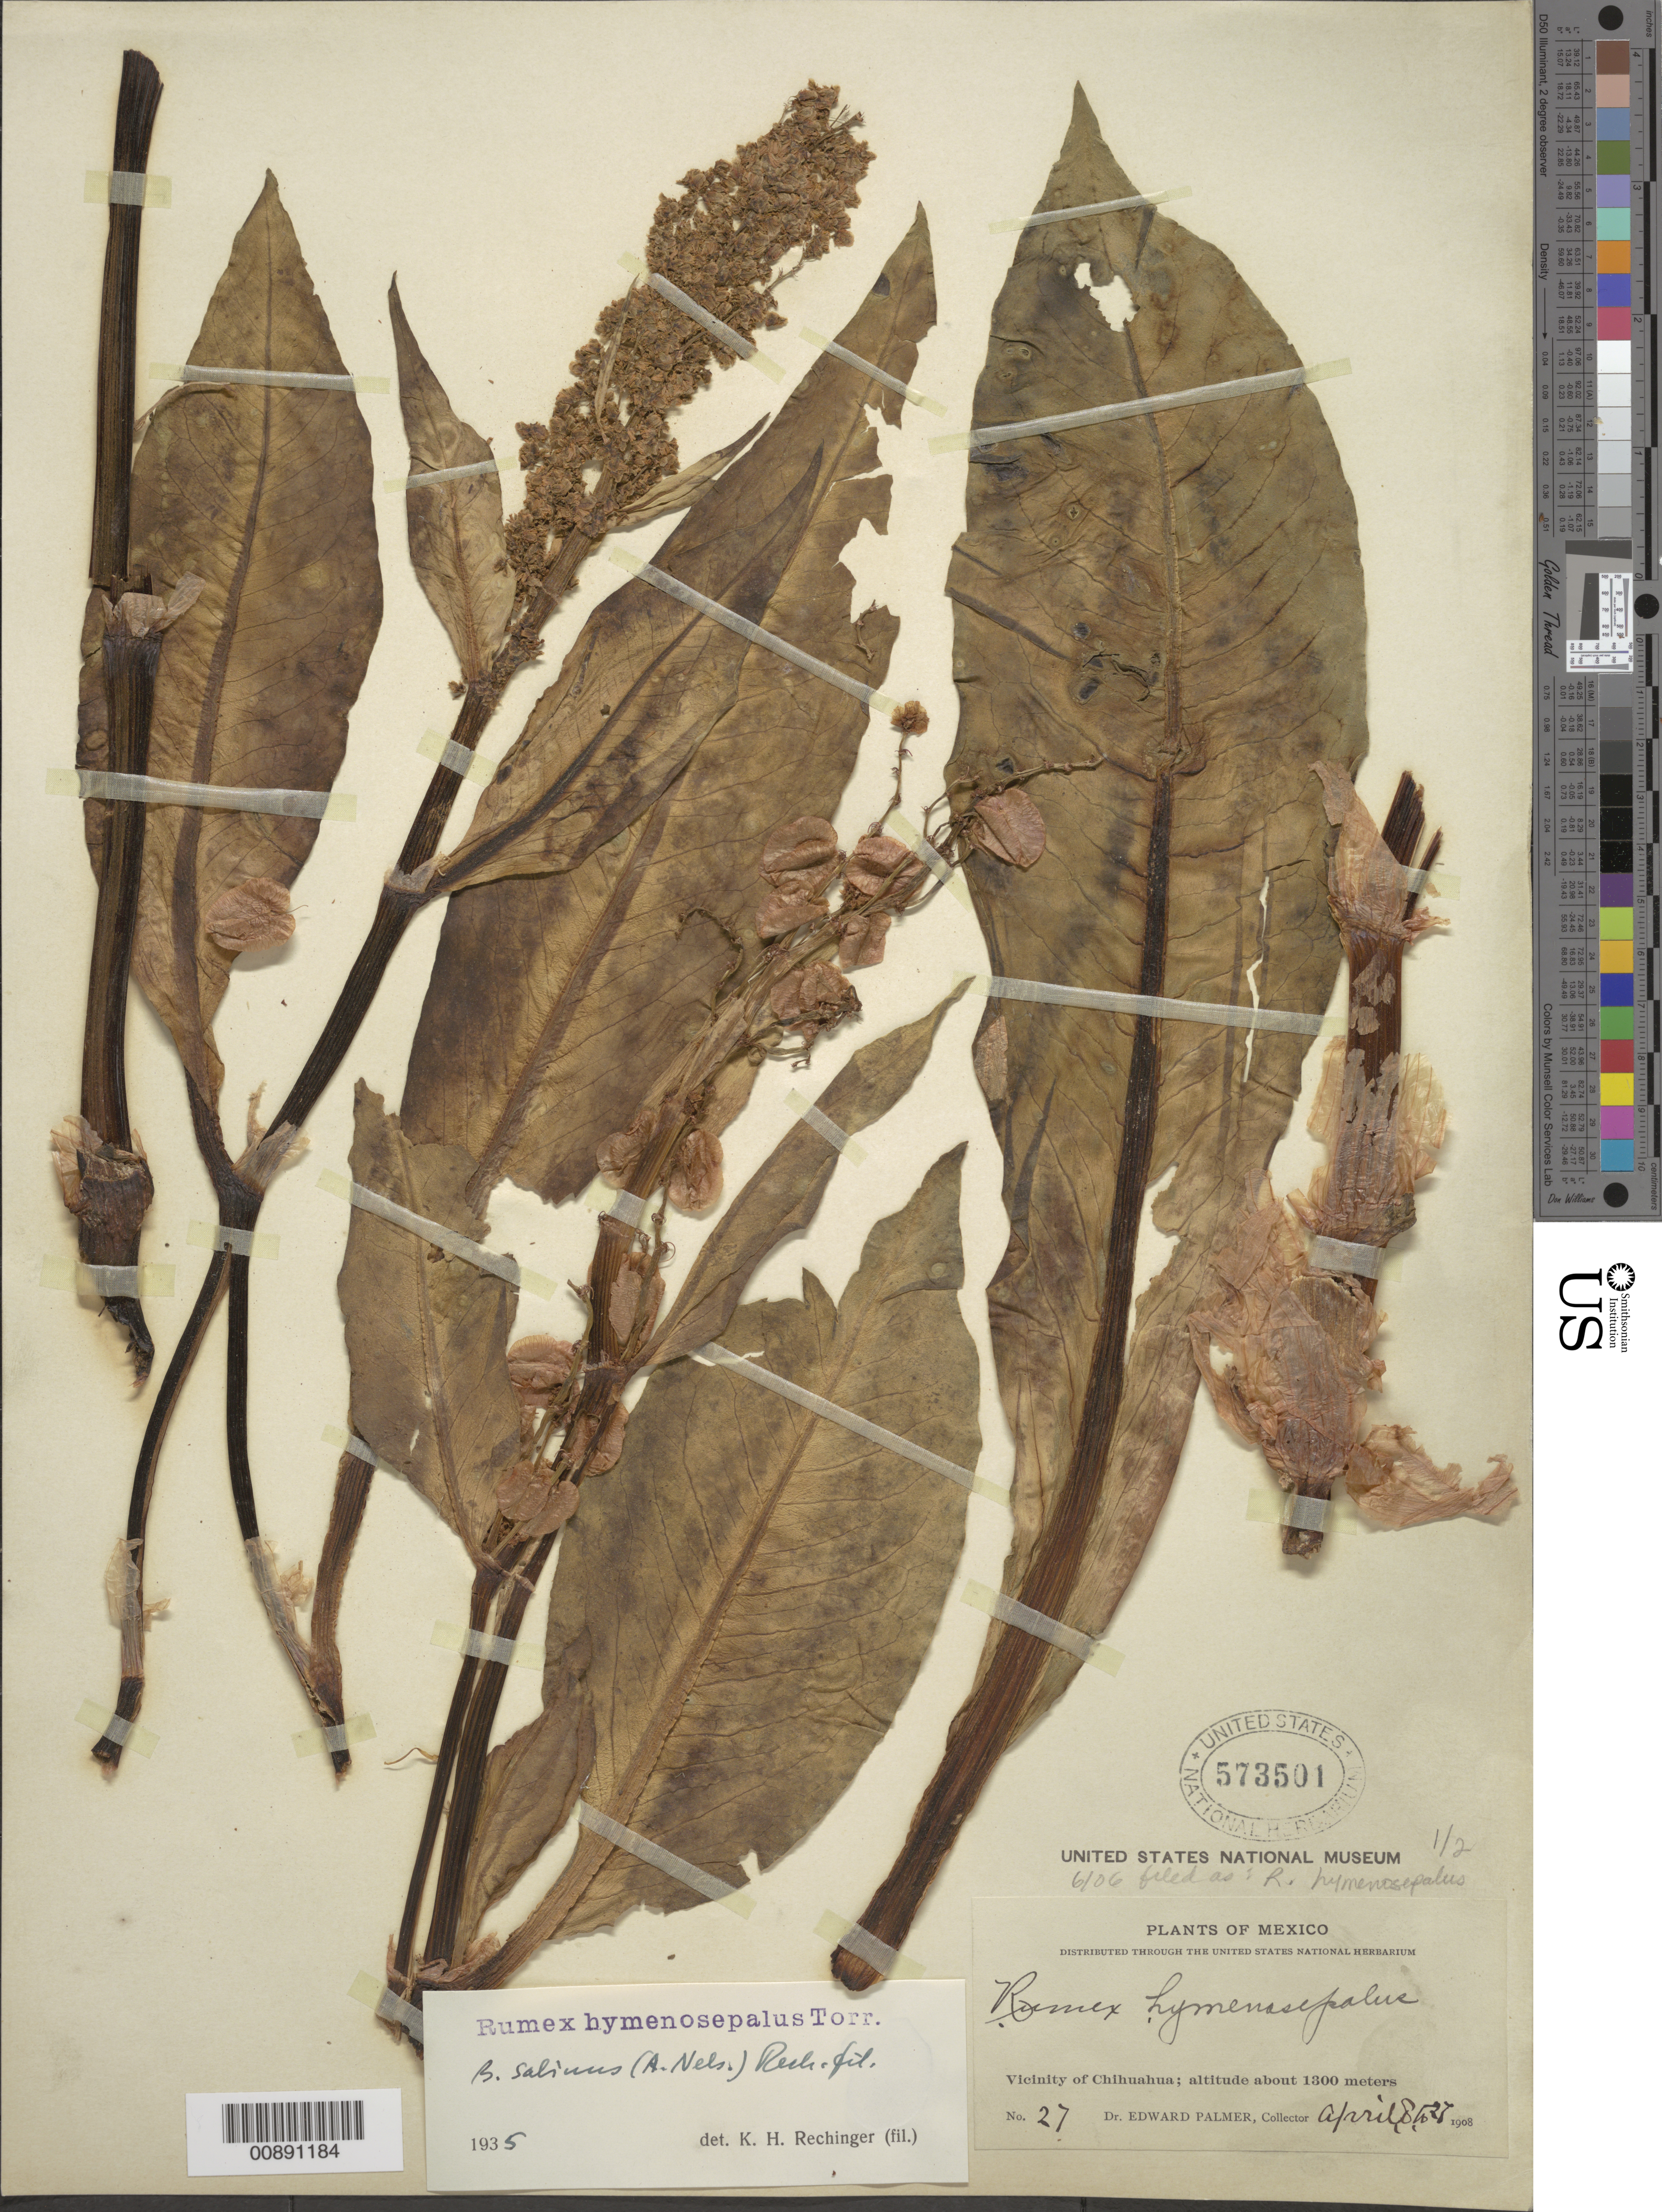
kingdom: Plantae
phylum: Tracheophyta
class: Magnoliopsida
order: Caryophyllales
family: Polygonaceae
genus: Rumex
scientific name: Rumex hymenosepalus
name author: Torr.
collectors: E. Palmer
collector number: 27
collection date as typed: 08 Apr 1908 to 27 Apr 1908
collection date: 1908-04-08/1908-04-27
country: Mexico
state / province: Chihuahua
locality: Vicinity of Chihuahua.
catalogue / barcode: US 573501